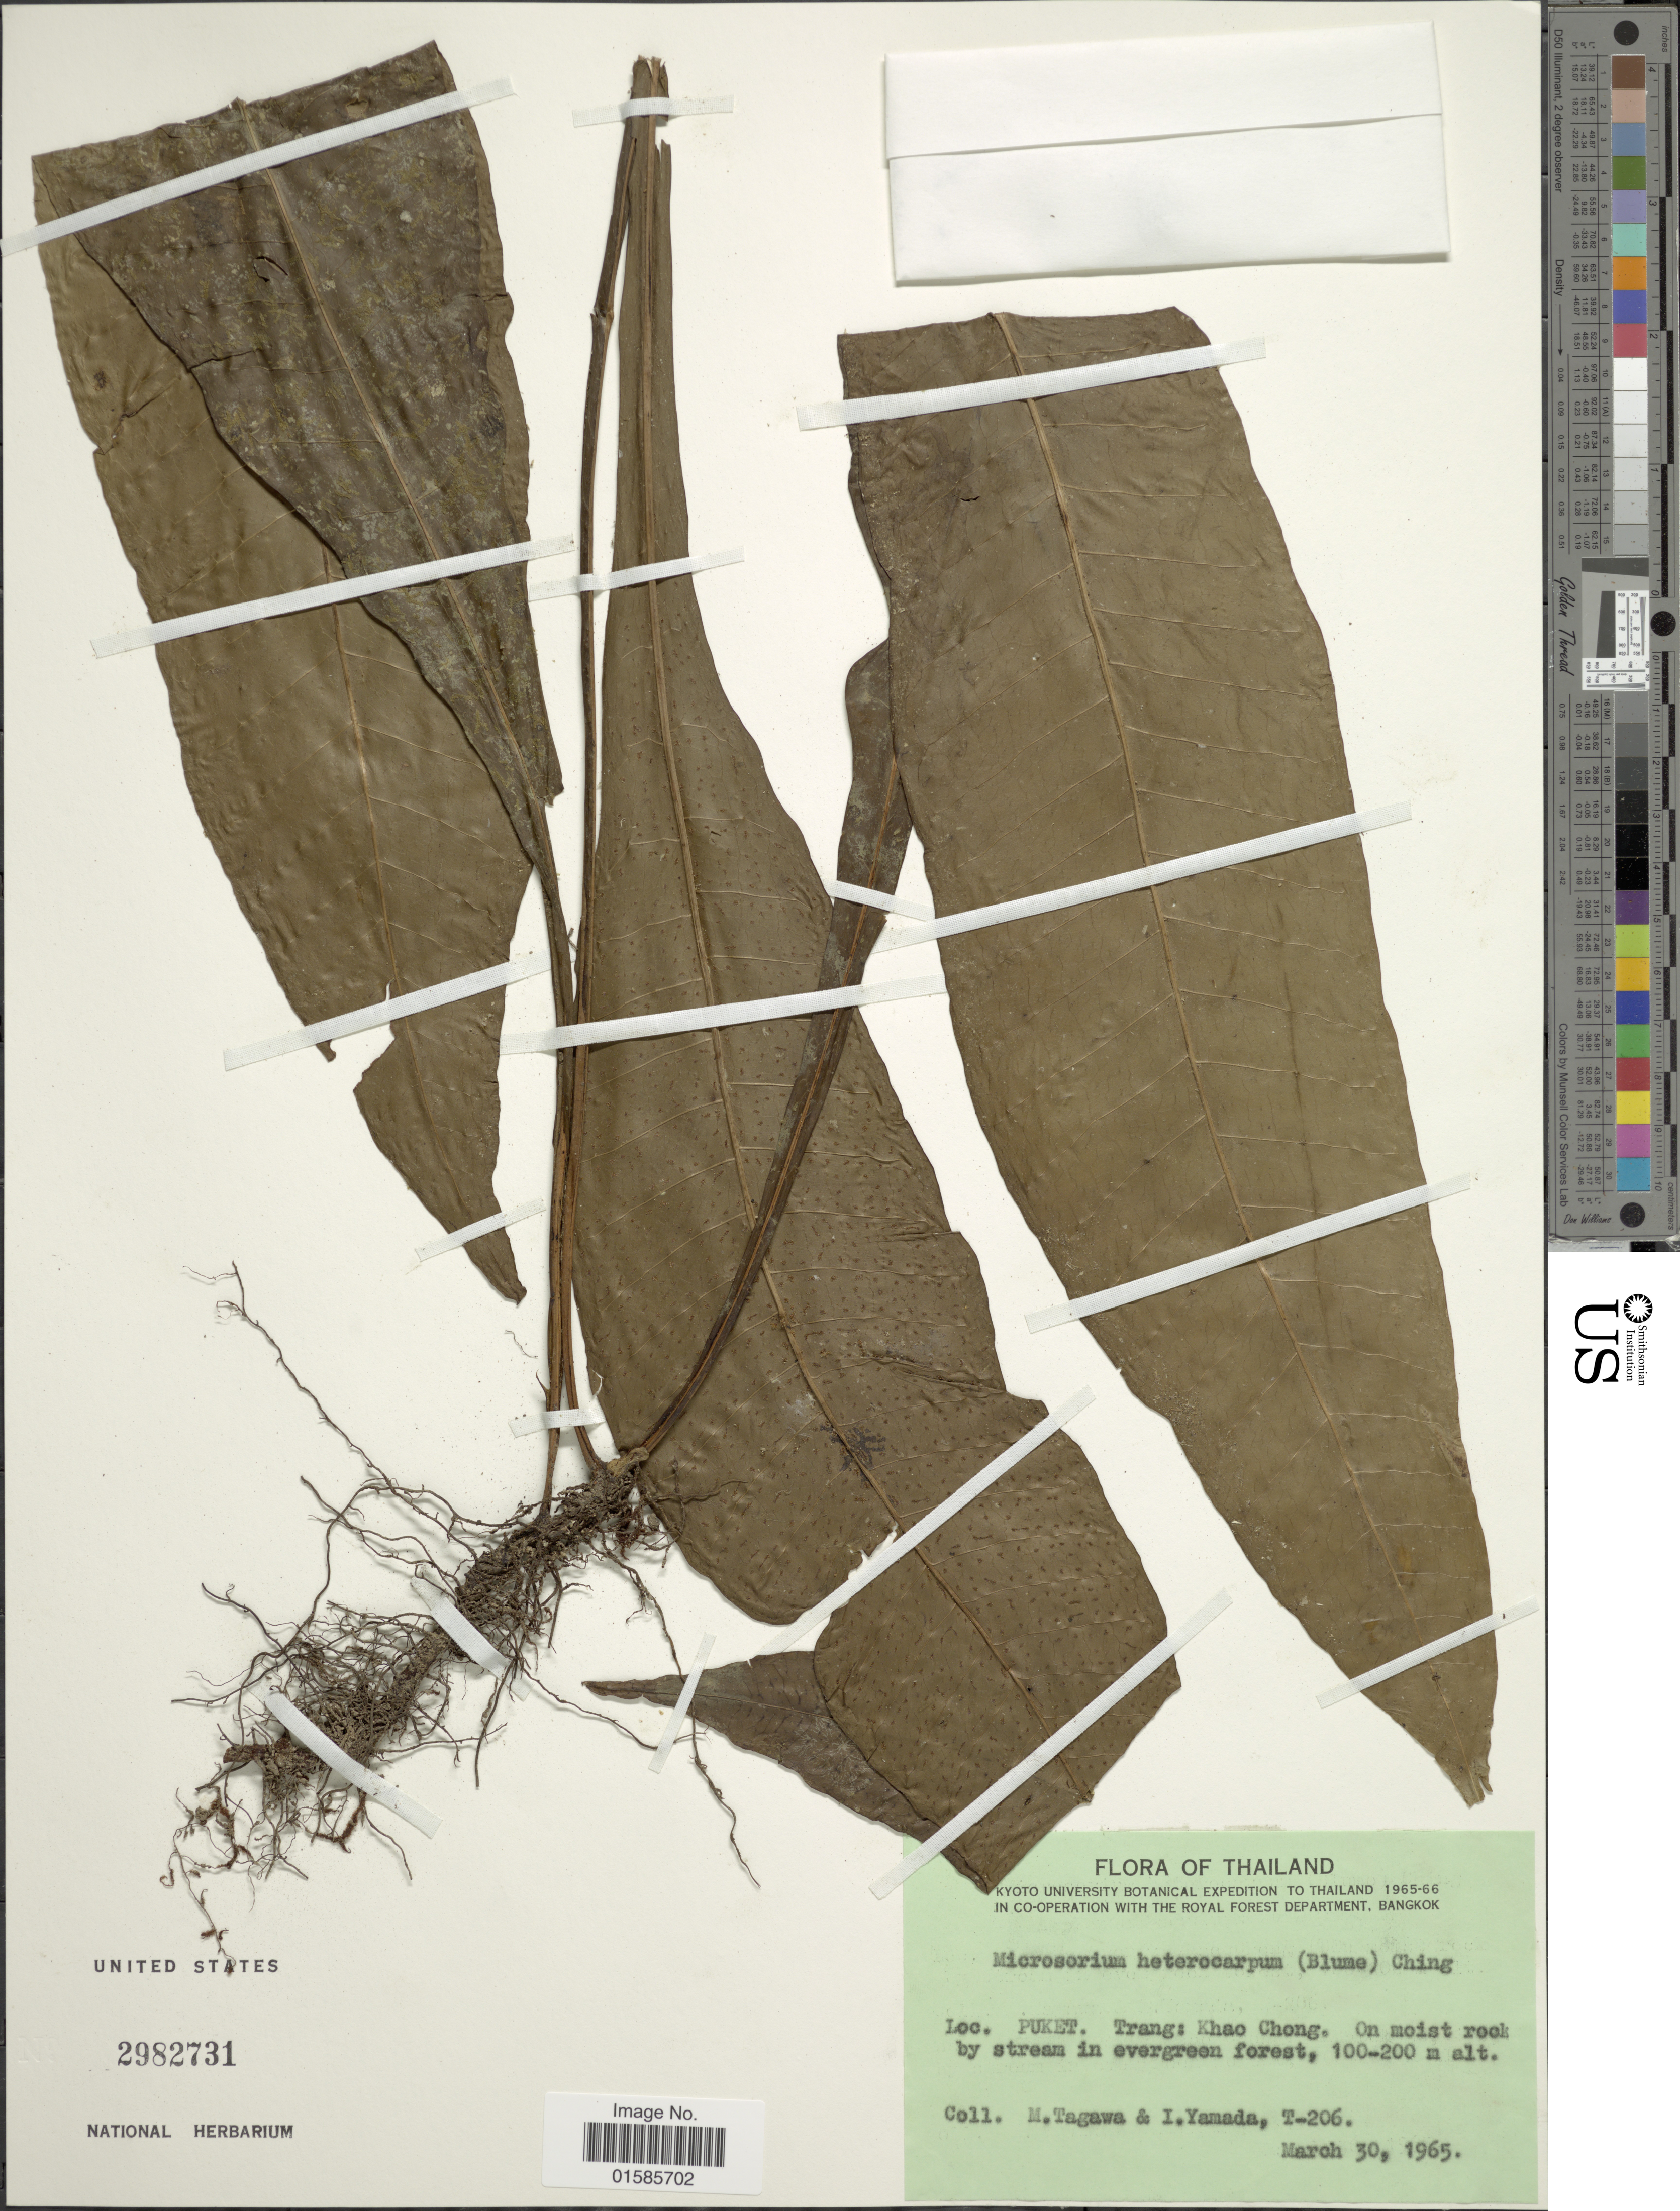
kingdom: Plantae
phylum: Tracheophyta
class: Polypodiopsida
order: Polypodiales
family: Polypodiaceae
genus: Microsorum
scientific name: Microsorum heterocarpum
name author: (Blume) Ching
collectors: M. Tagawa & I. Yamada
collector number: T-206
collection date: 1965-03-30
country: Thailand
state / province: Trang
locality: Puket, Trang: Khao Chong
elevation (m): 100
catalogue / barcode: US 2982731